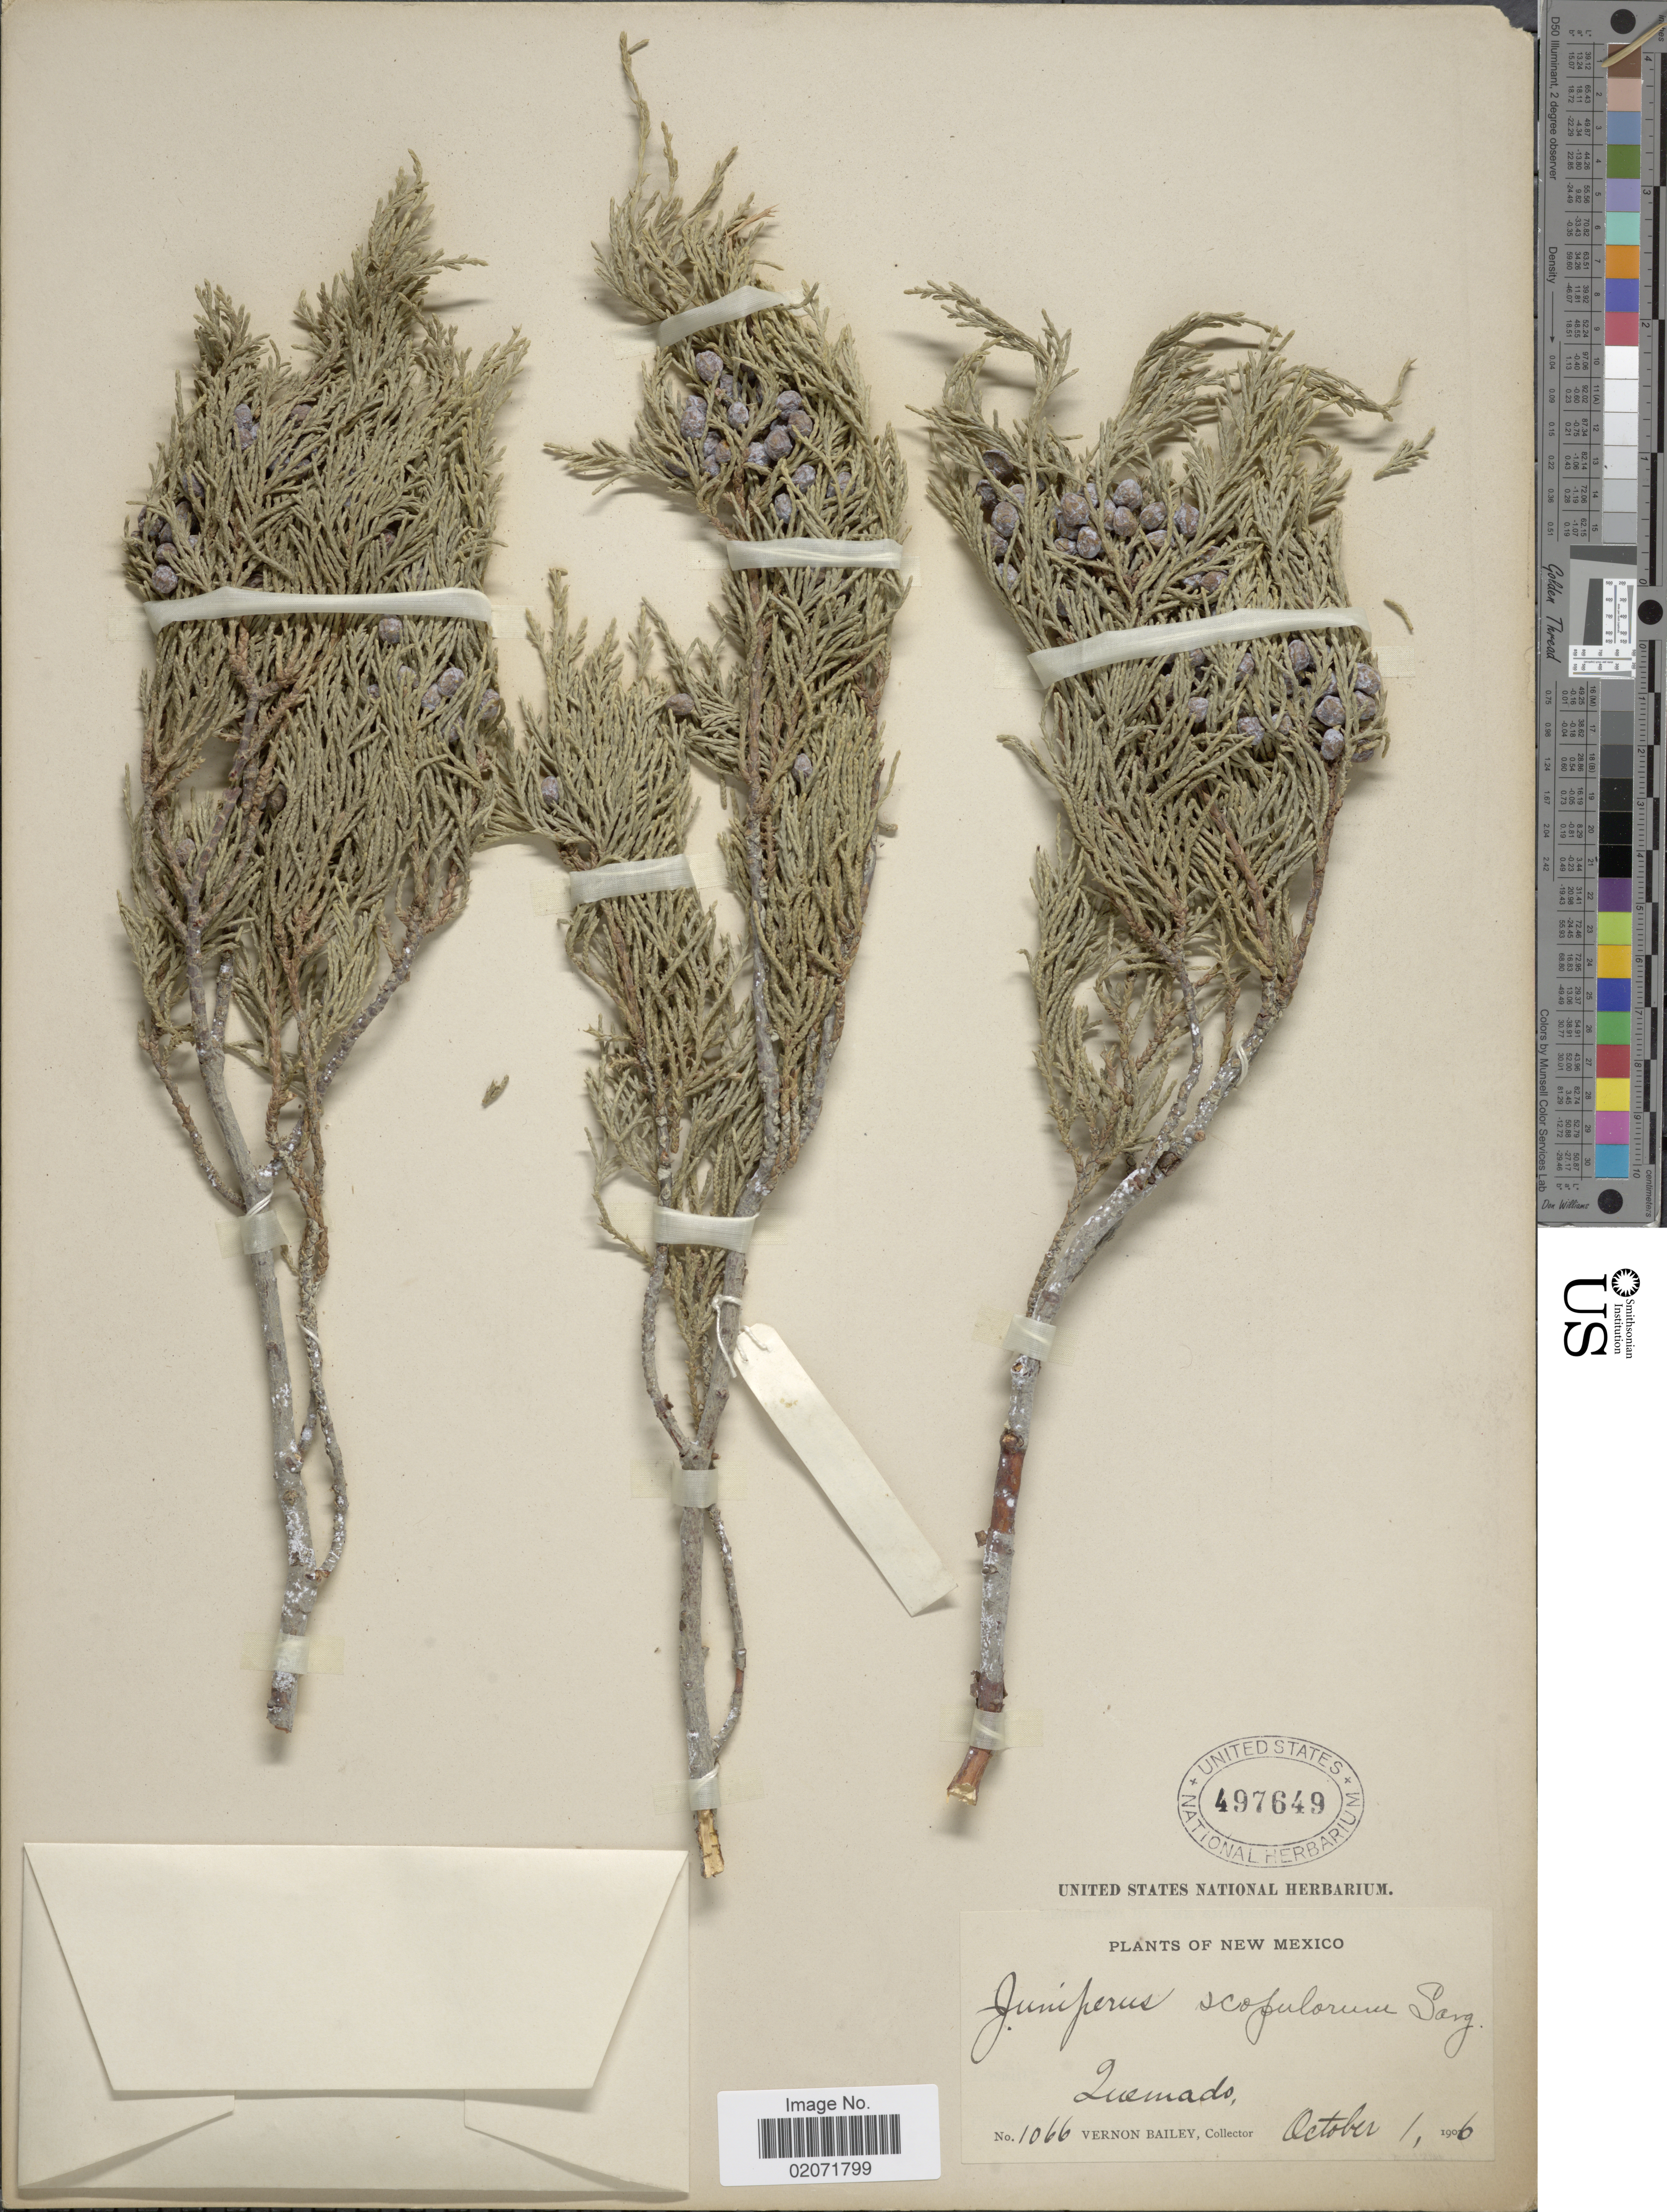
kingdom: Plantae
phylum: Tracheophyta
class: Pinopsida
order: Pinales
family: Cupressaceae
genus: Juniperus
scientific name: Juniperus scopulorum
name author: Sarg.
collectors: V. O. Bailey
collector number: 1066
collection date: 1906-10-01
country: United States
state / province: New Mexico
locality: Zuemado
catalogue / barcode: US 497649